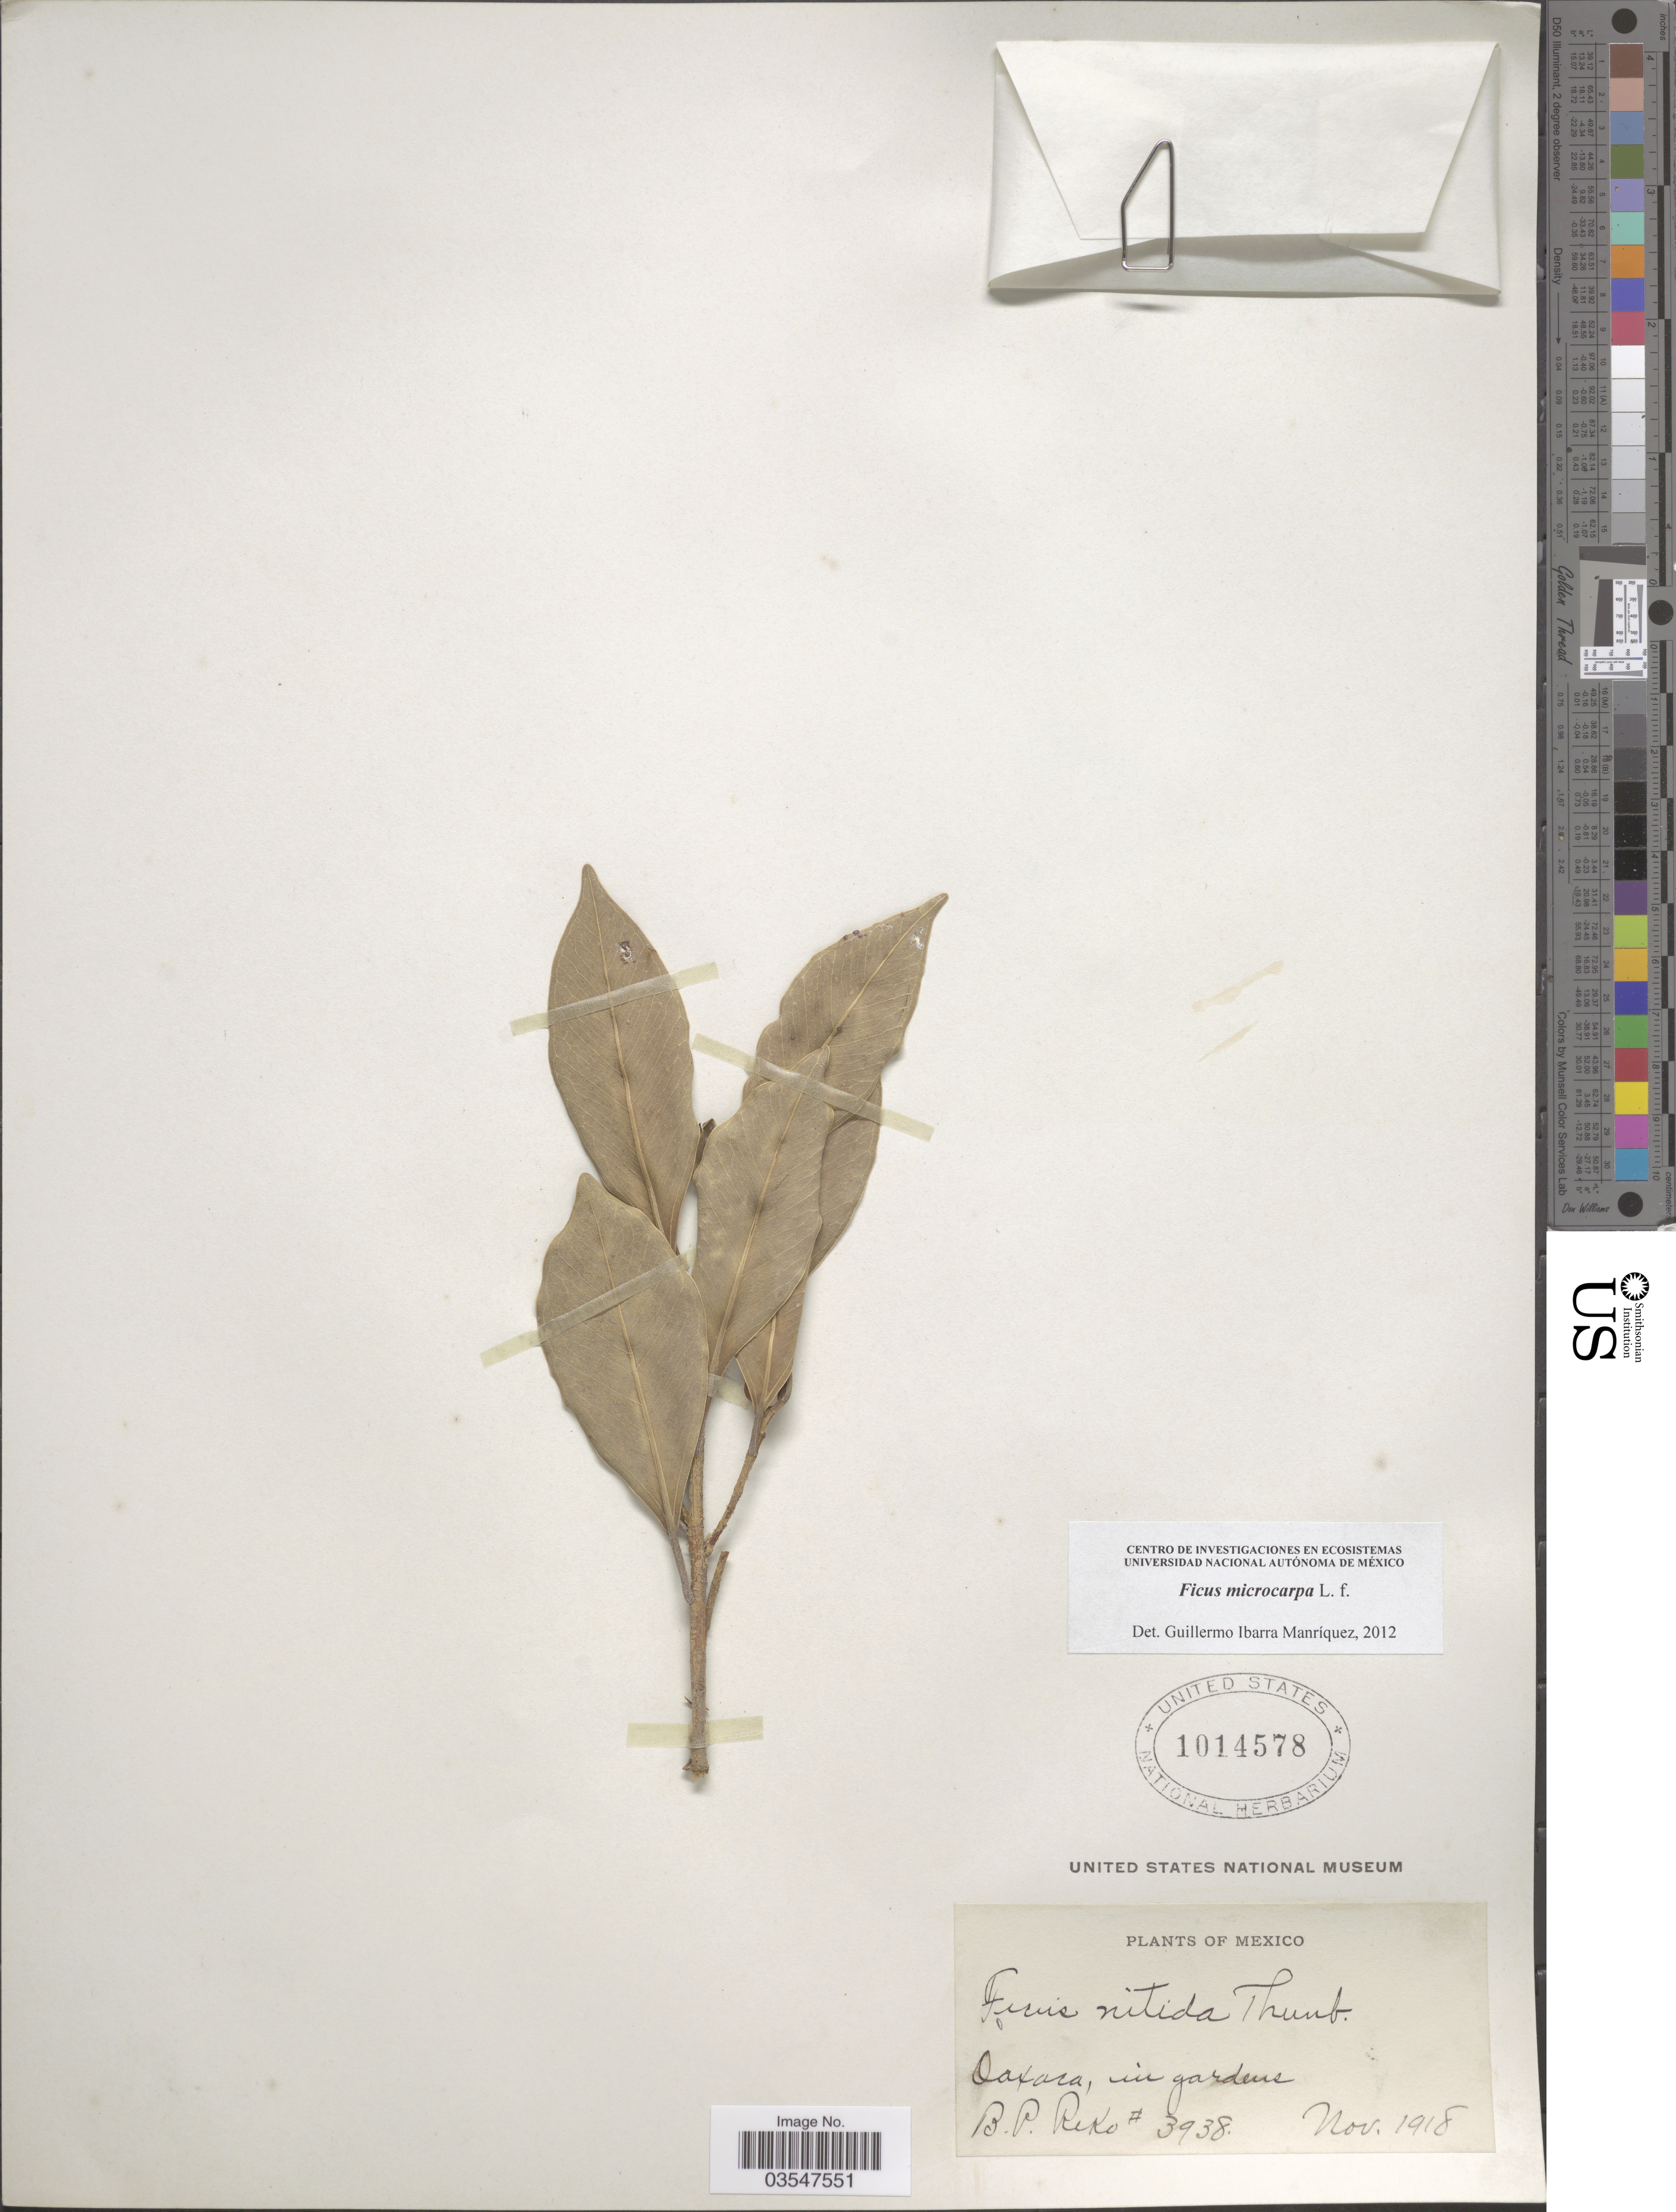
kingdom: Plantae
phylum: Tracheophyta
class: Magnoliopsida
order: Rosales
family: Moraceae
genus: Ficus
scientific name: Ficus microcarpa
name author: L. f.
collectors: B. P. Reko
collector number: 3938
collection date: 1918-11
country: Mexico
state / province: Oaxaca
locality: Oaxaca, in gardens.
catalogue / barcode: US 1014578